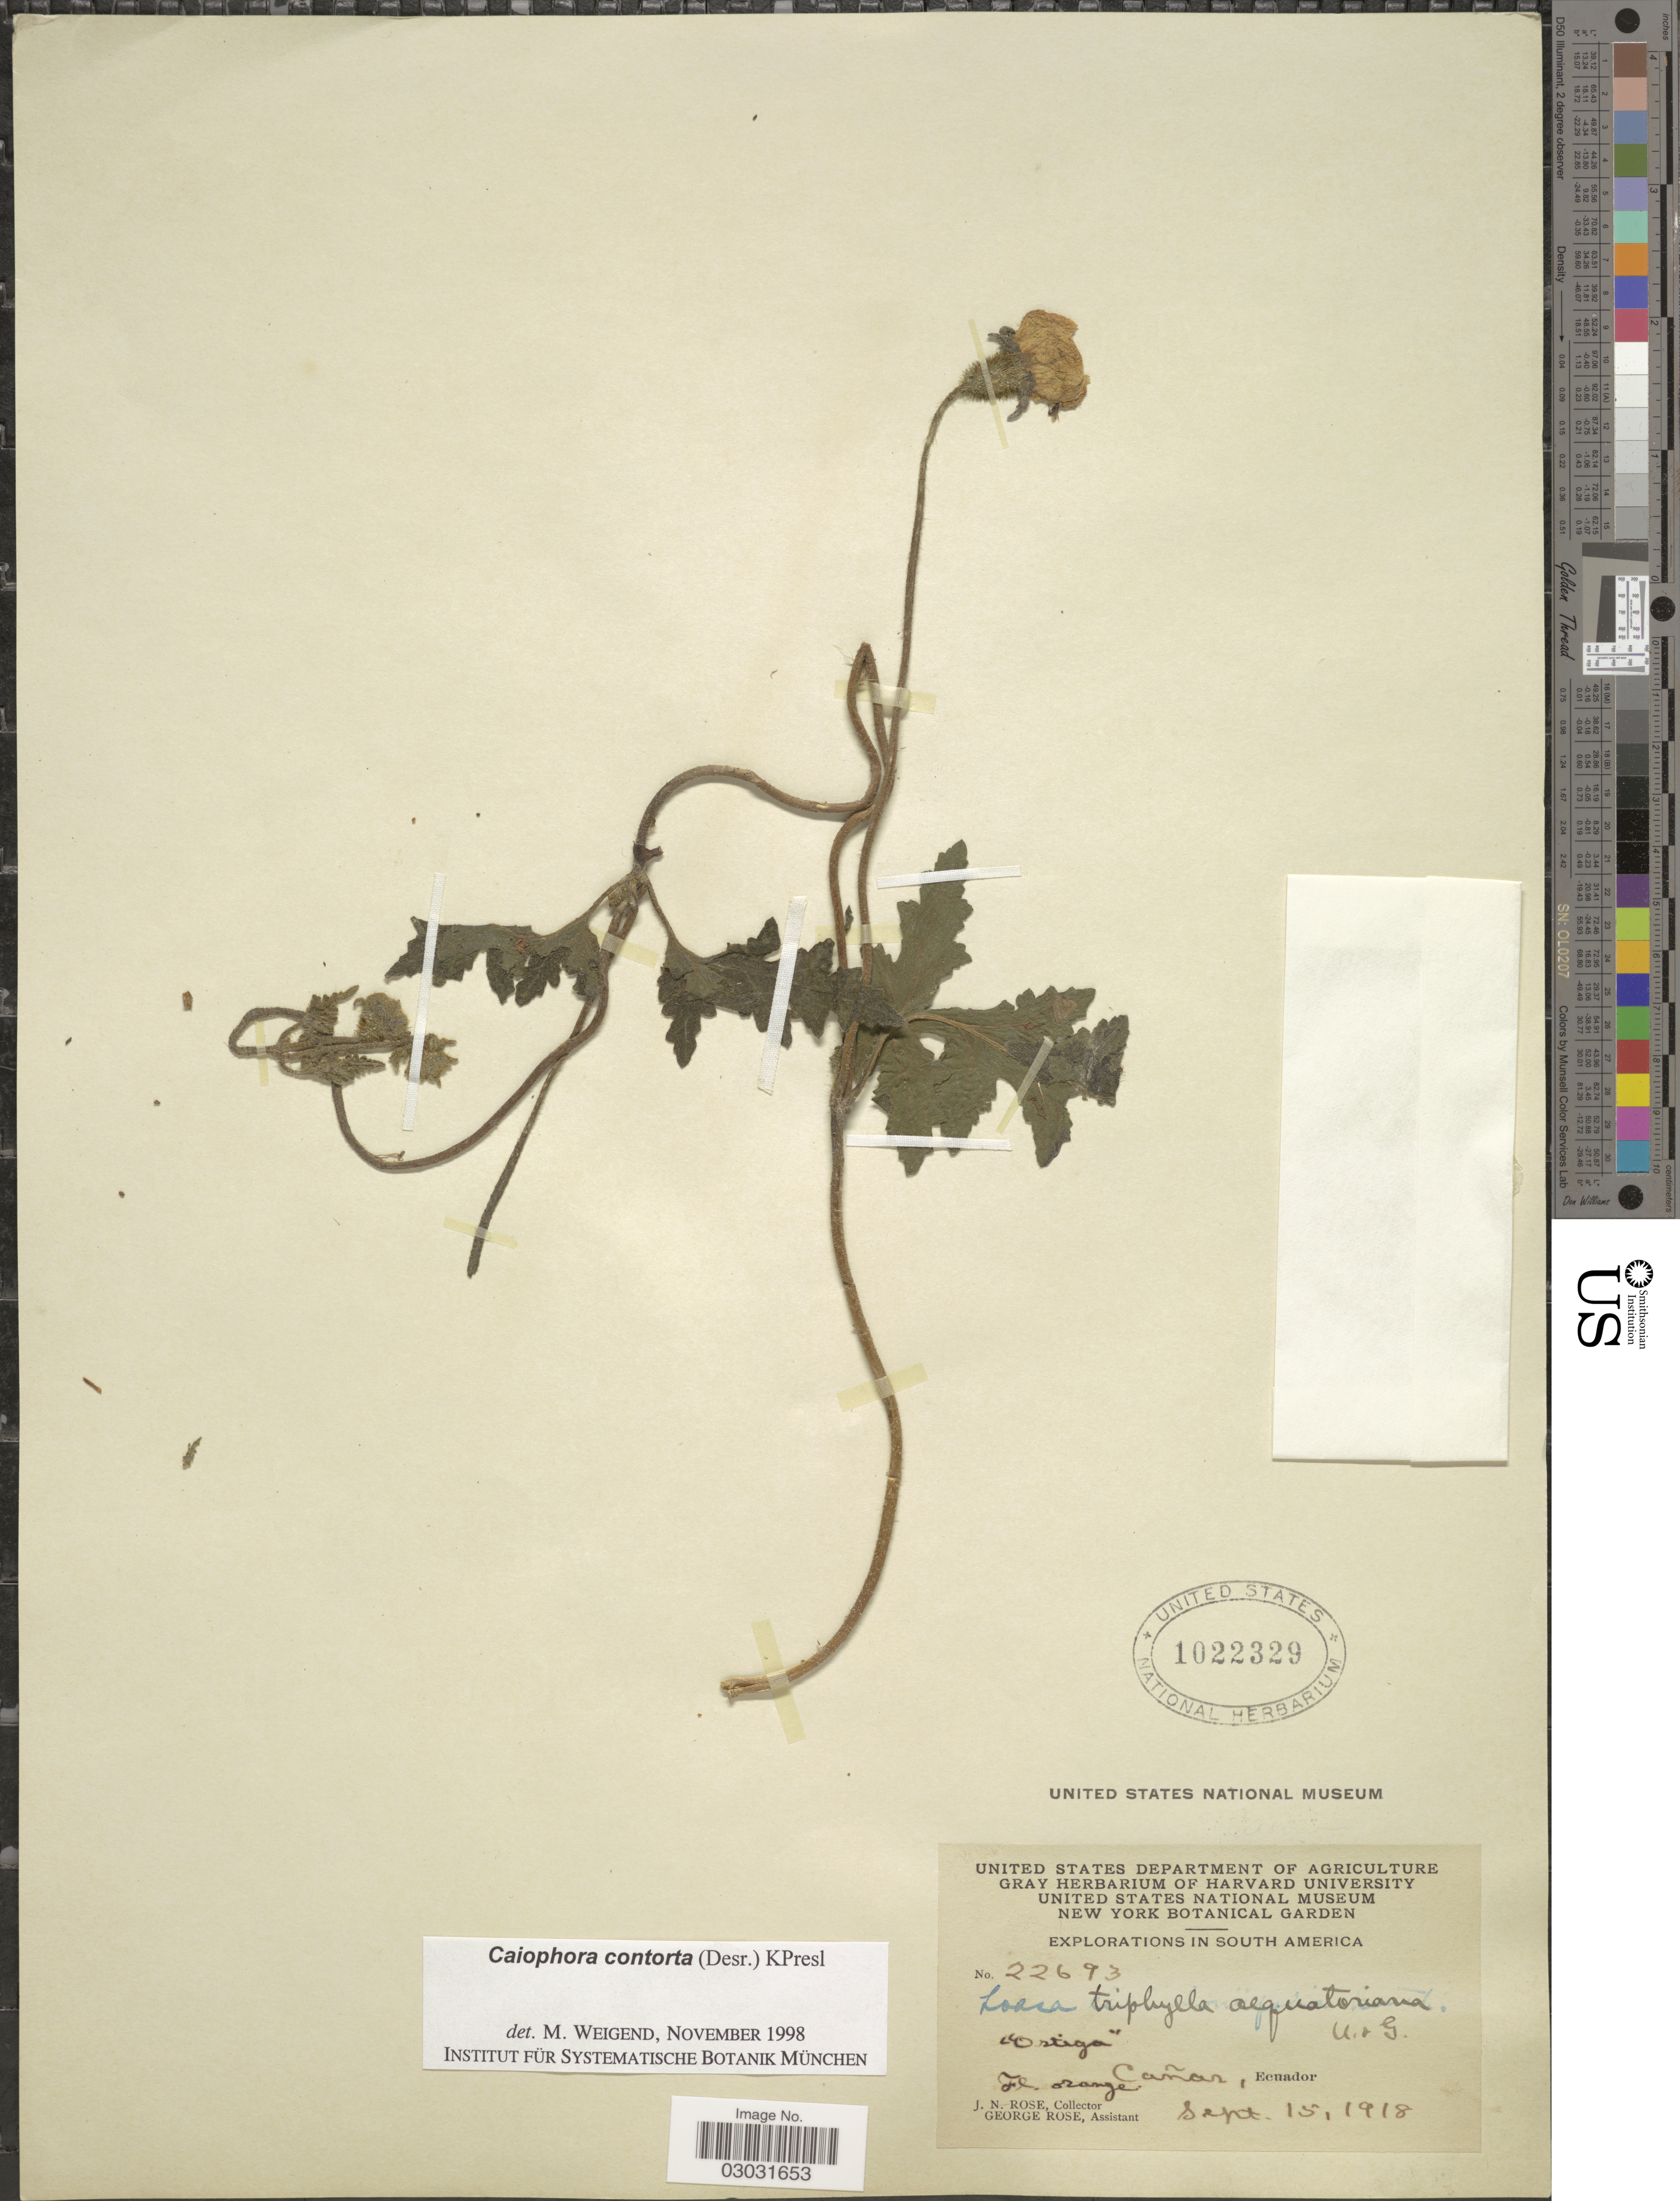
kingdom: Plantae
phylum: Tracheophyta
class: Magnoliopsida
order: Cornales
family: Loasaceae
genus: Caiophora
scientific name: Caiophora contorta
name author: (Desr.) C. Presl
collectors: J. N. Rose & G. Rose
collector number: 22693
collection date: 1918-09-15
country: Ecuador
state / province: Cañar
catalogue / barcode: US 1022329